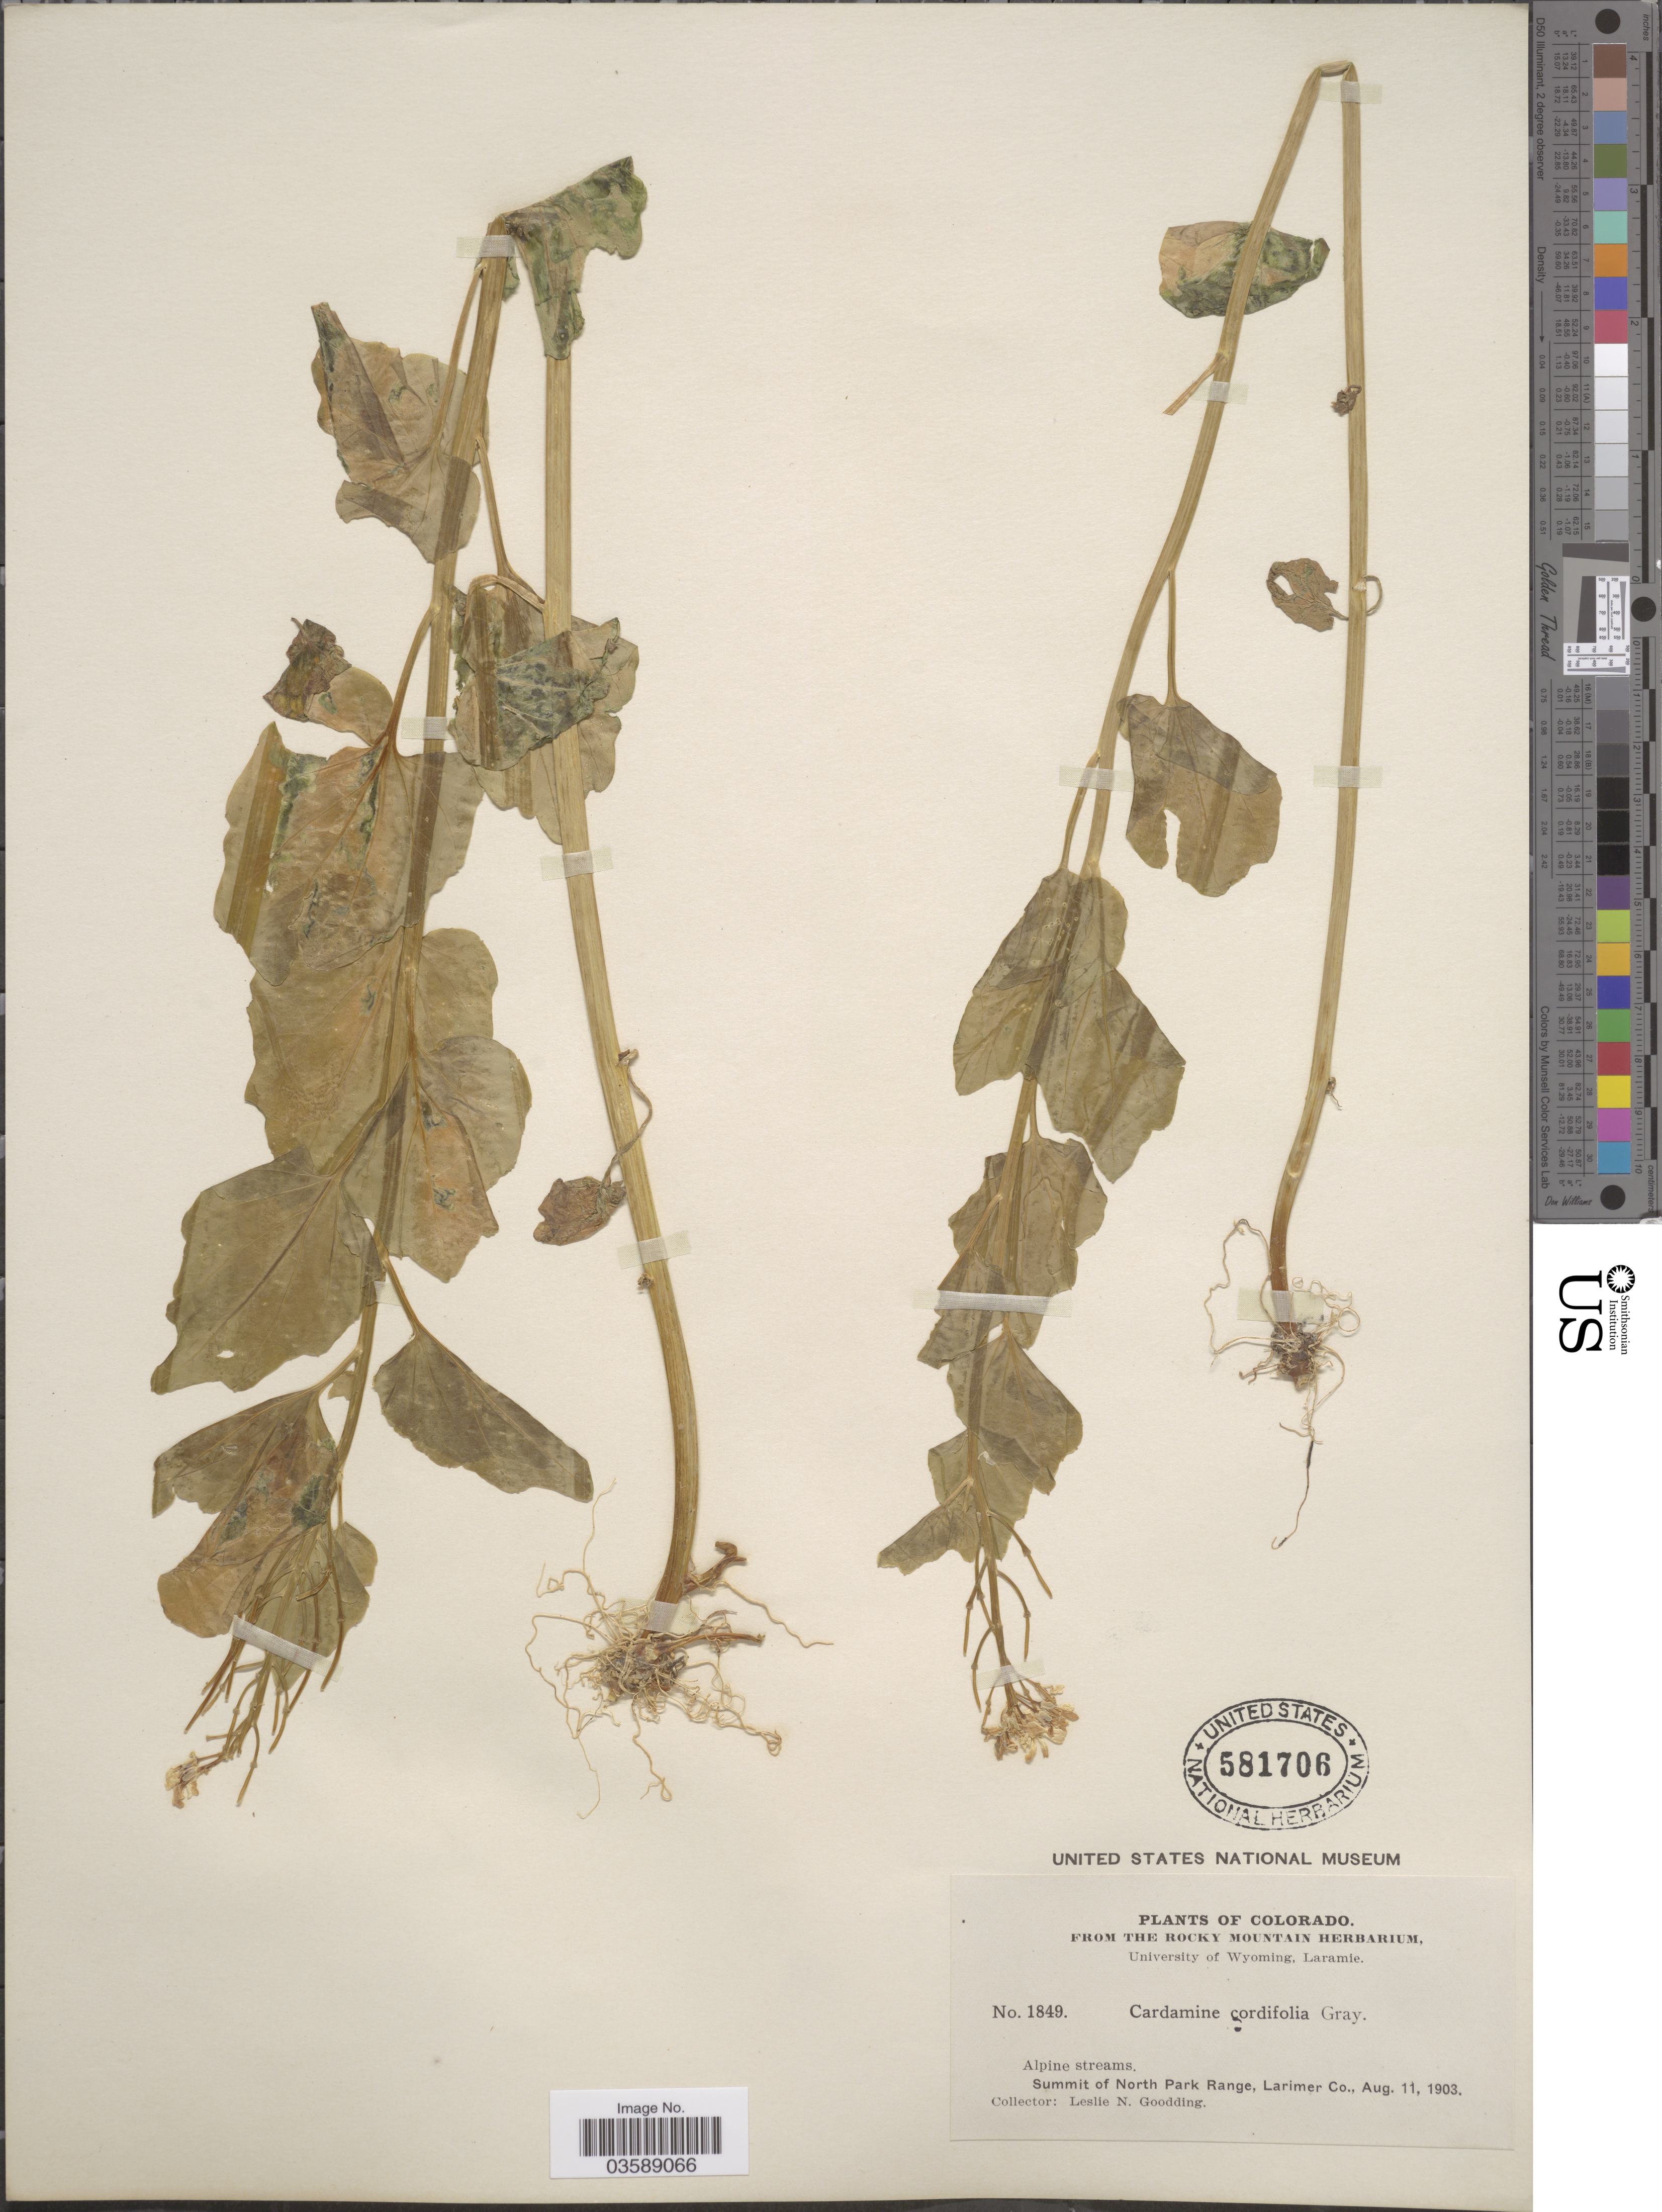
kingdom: Plantae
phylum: Tracheophyta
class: Magnoliopsida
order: Brassicales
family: Brassicaceae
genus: Cardamine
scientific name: Cardamine cordifolia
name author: A. Gray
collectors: L. N. Goodding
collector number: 1849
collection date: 1903-08-11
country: United States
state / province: Colorado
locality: Alpine streams. Summit of North Park Range, Larimer Co.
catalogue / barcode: US 581706